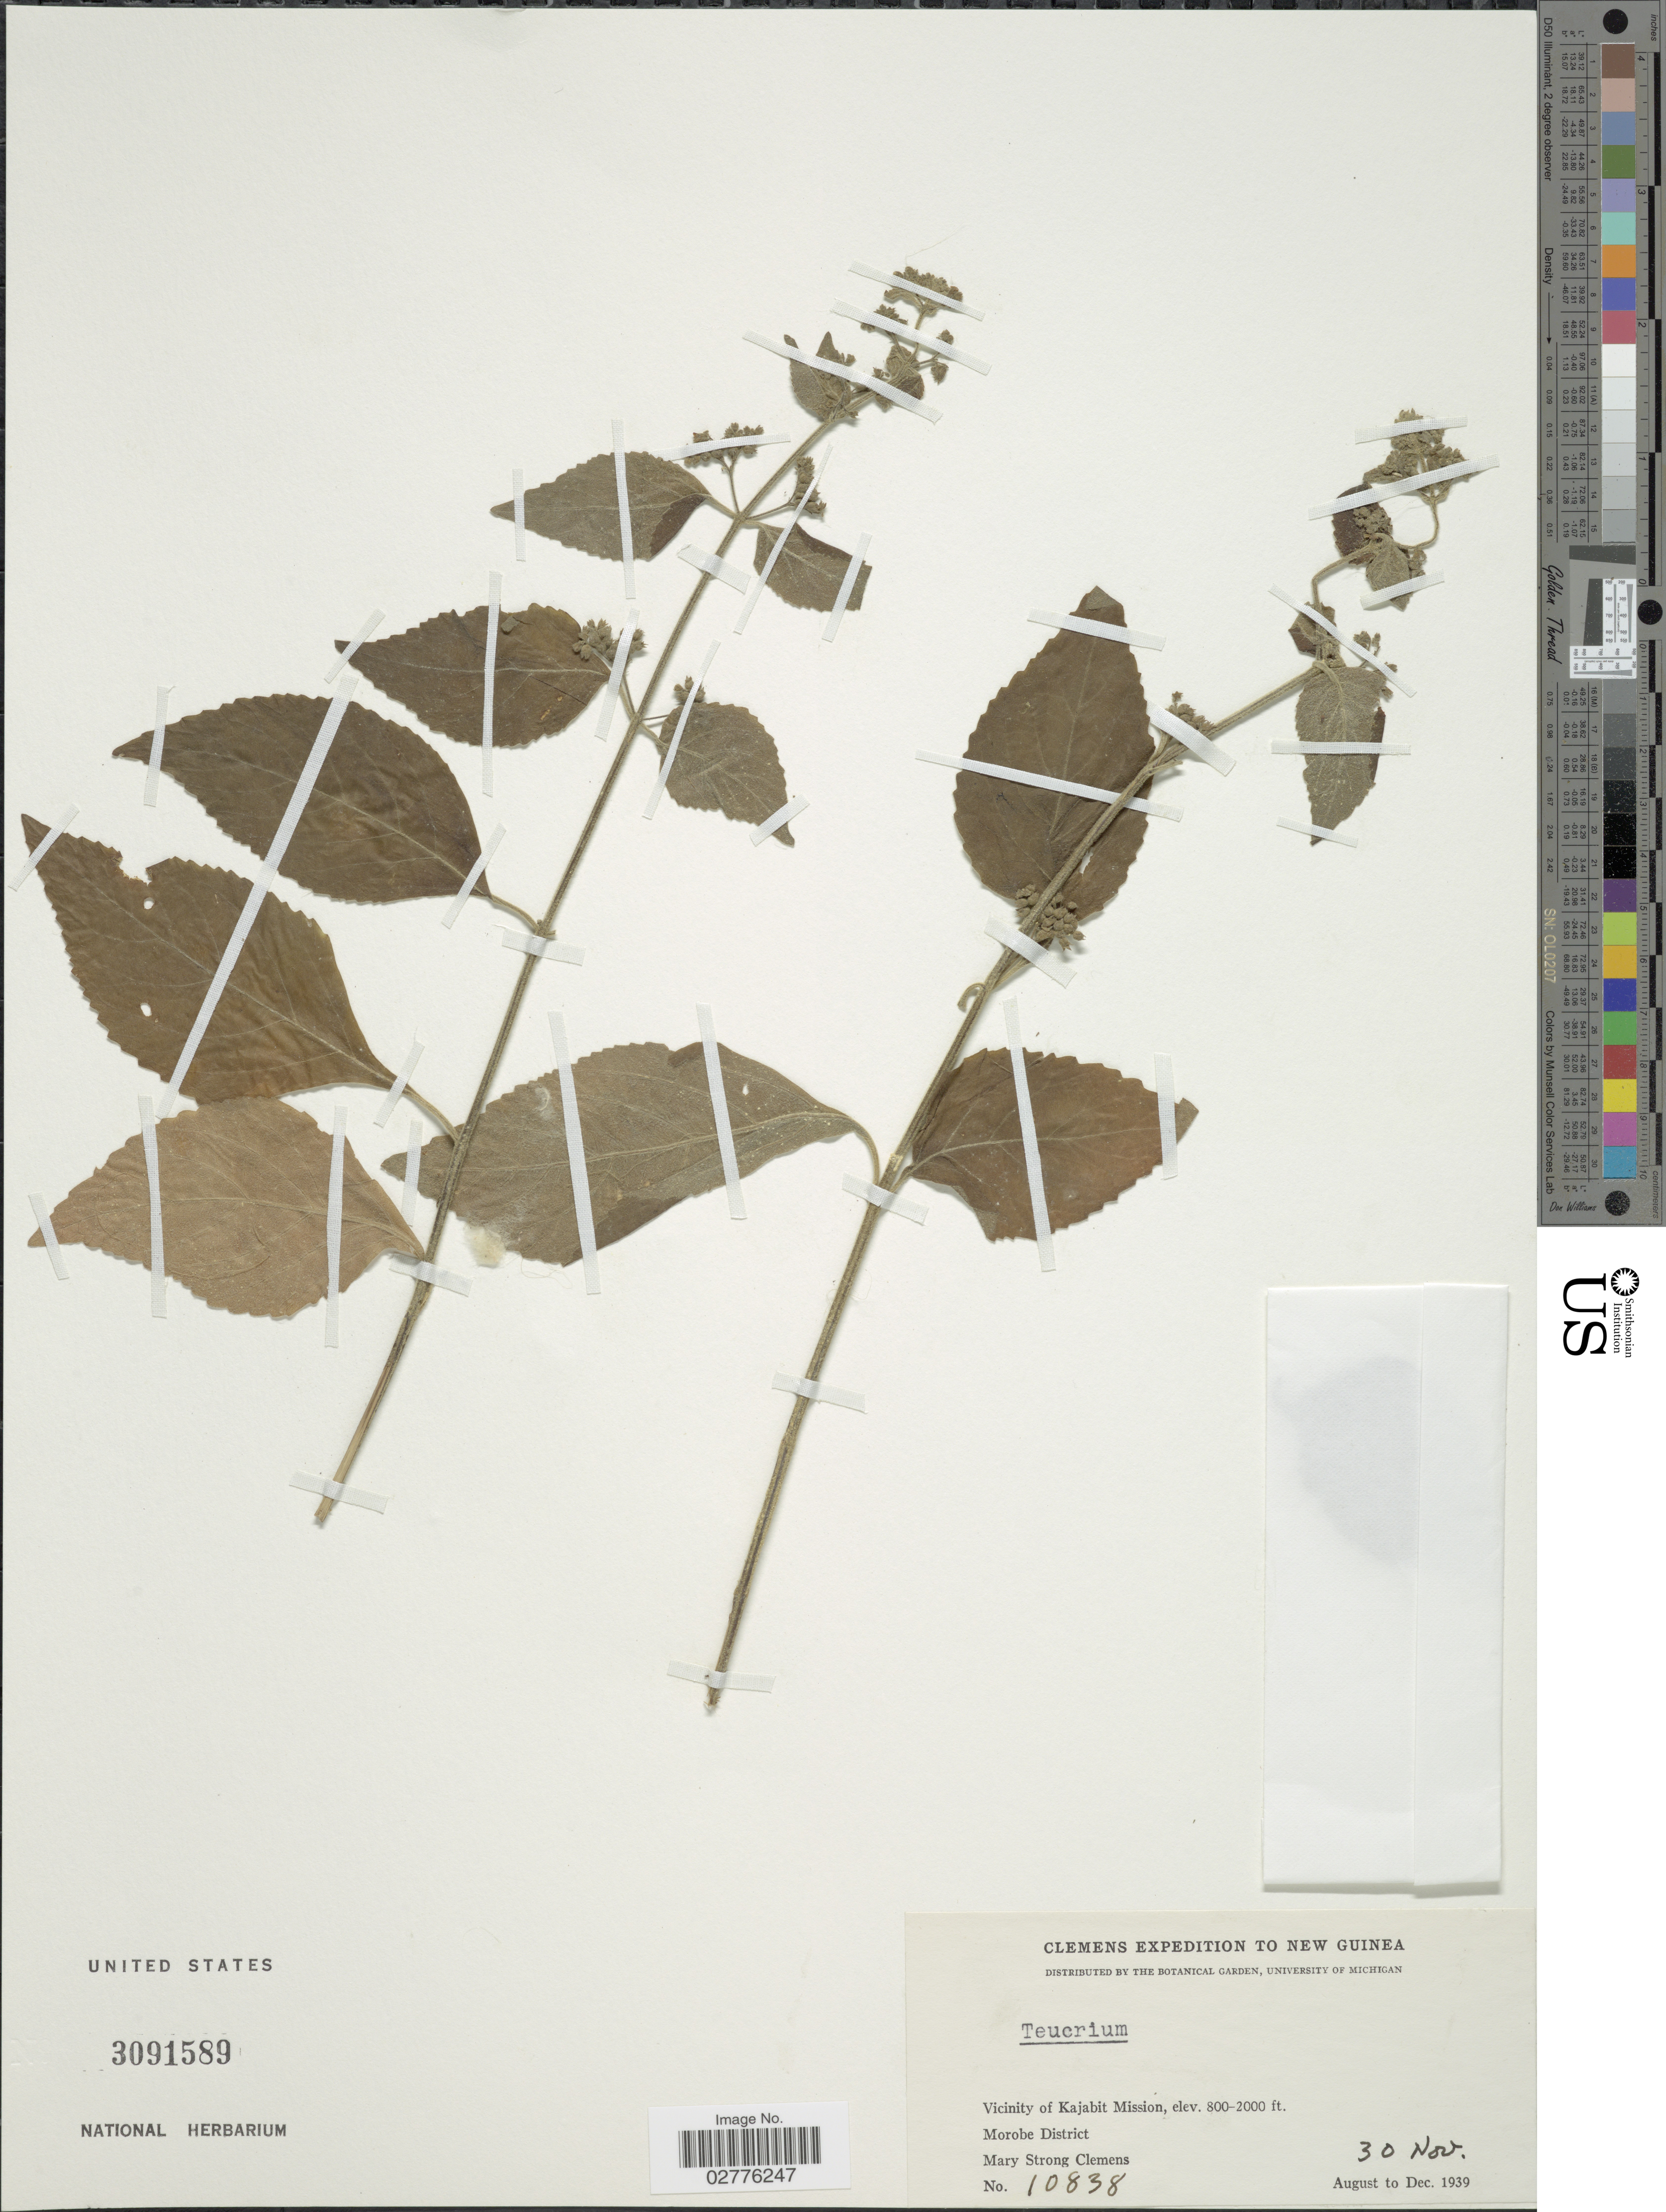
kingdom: Plantae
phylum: Tracheophyta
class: Magnoliopsida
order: Lamiales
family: Lamiaceae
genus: Teucrium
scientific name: Teucrium sp.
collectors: M. S. Clemens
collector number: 10838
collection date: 1939-11-30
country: Papua New Guinea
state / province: Morobe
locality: New Guinea, Vicinity of Kajabit Mission, Morobe District.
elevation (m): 244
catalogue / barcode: US 3091589